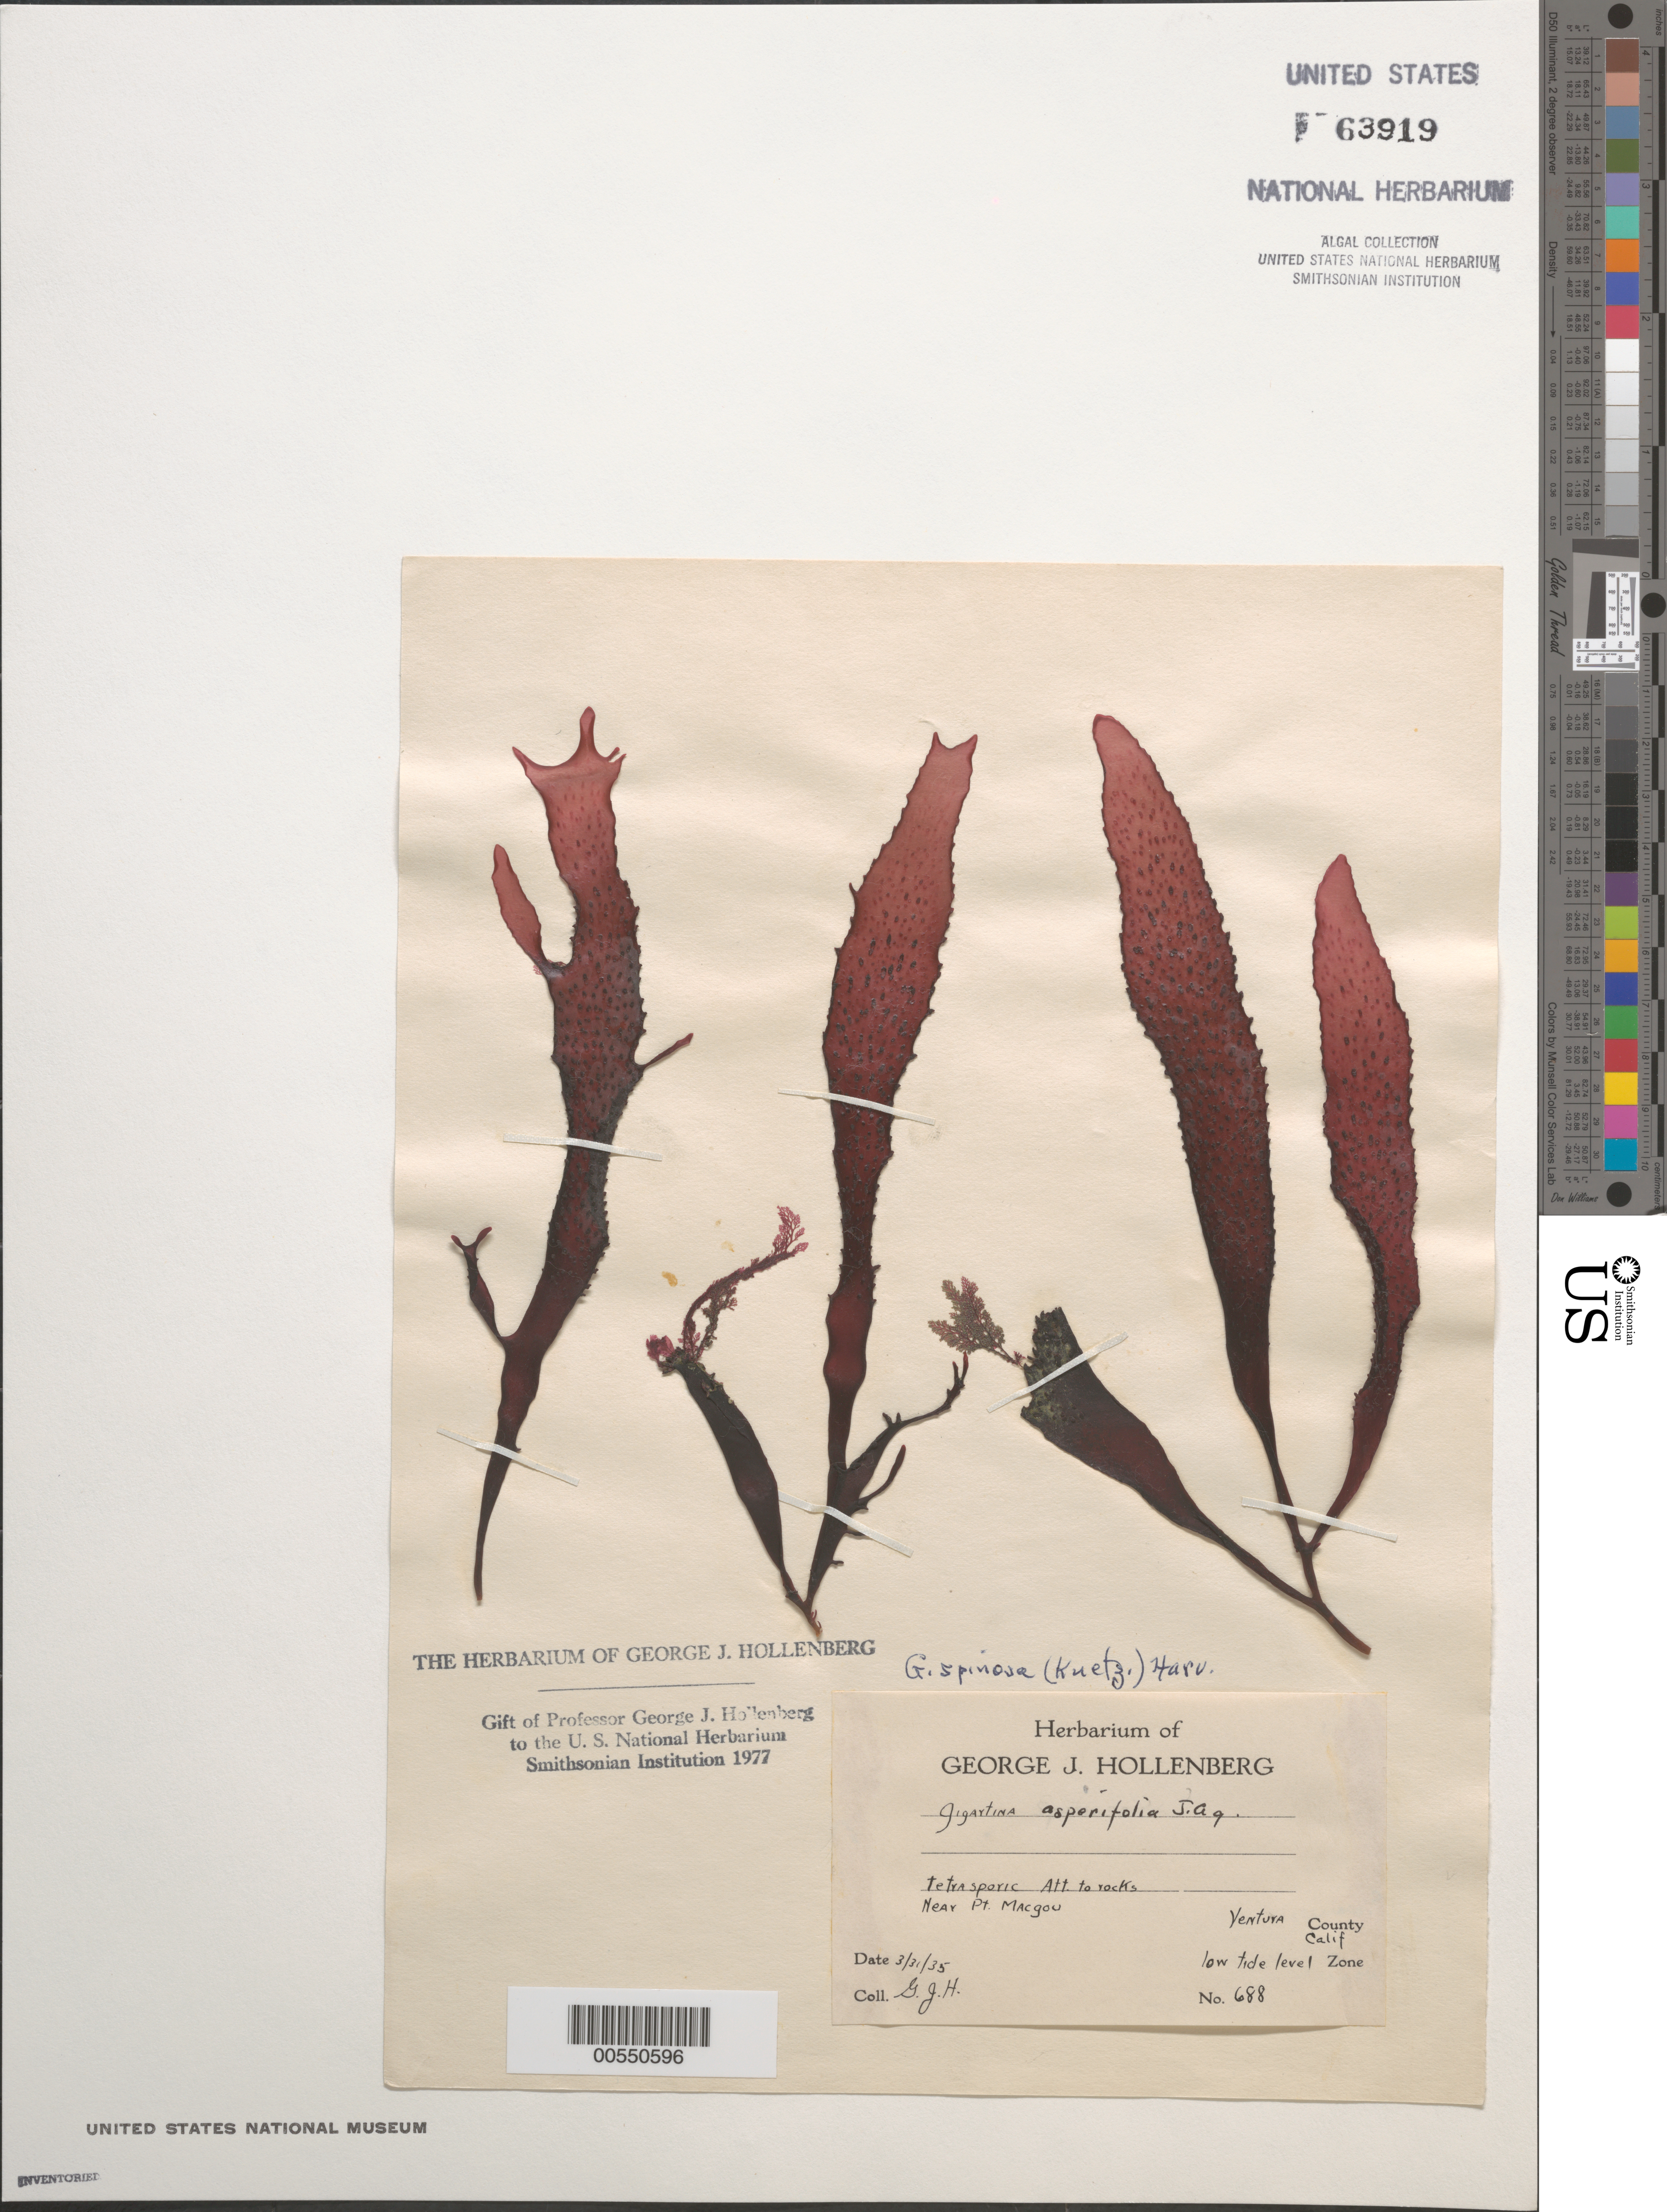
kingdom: Plantae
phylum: Rhodophyta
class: Florideophyceae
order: Gigartinales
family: Gigartinaceae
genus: Chondracanthus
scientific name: Chondracanthus spinosus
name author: (Kütz.) Guiry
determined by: Algae name updating Project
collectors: G. Hollenberg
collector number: GJH 688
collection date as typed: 31 Mar 1935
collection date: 1935-03-31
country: United States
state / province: California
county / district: Ventura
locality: Near Point Mugu (Pt. Macgou)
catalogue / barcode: US 63919